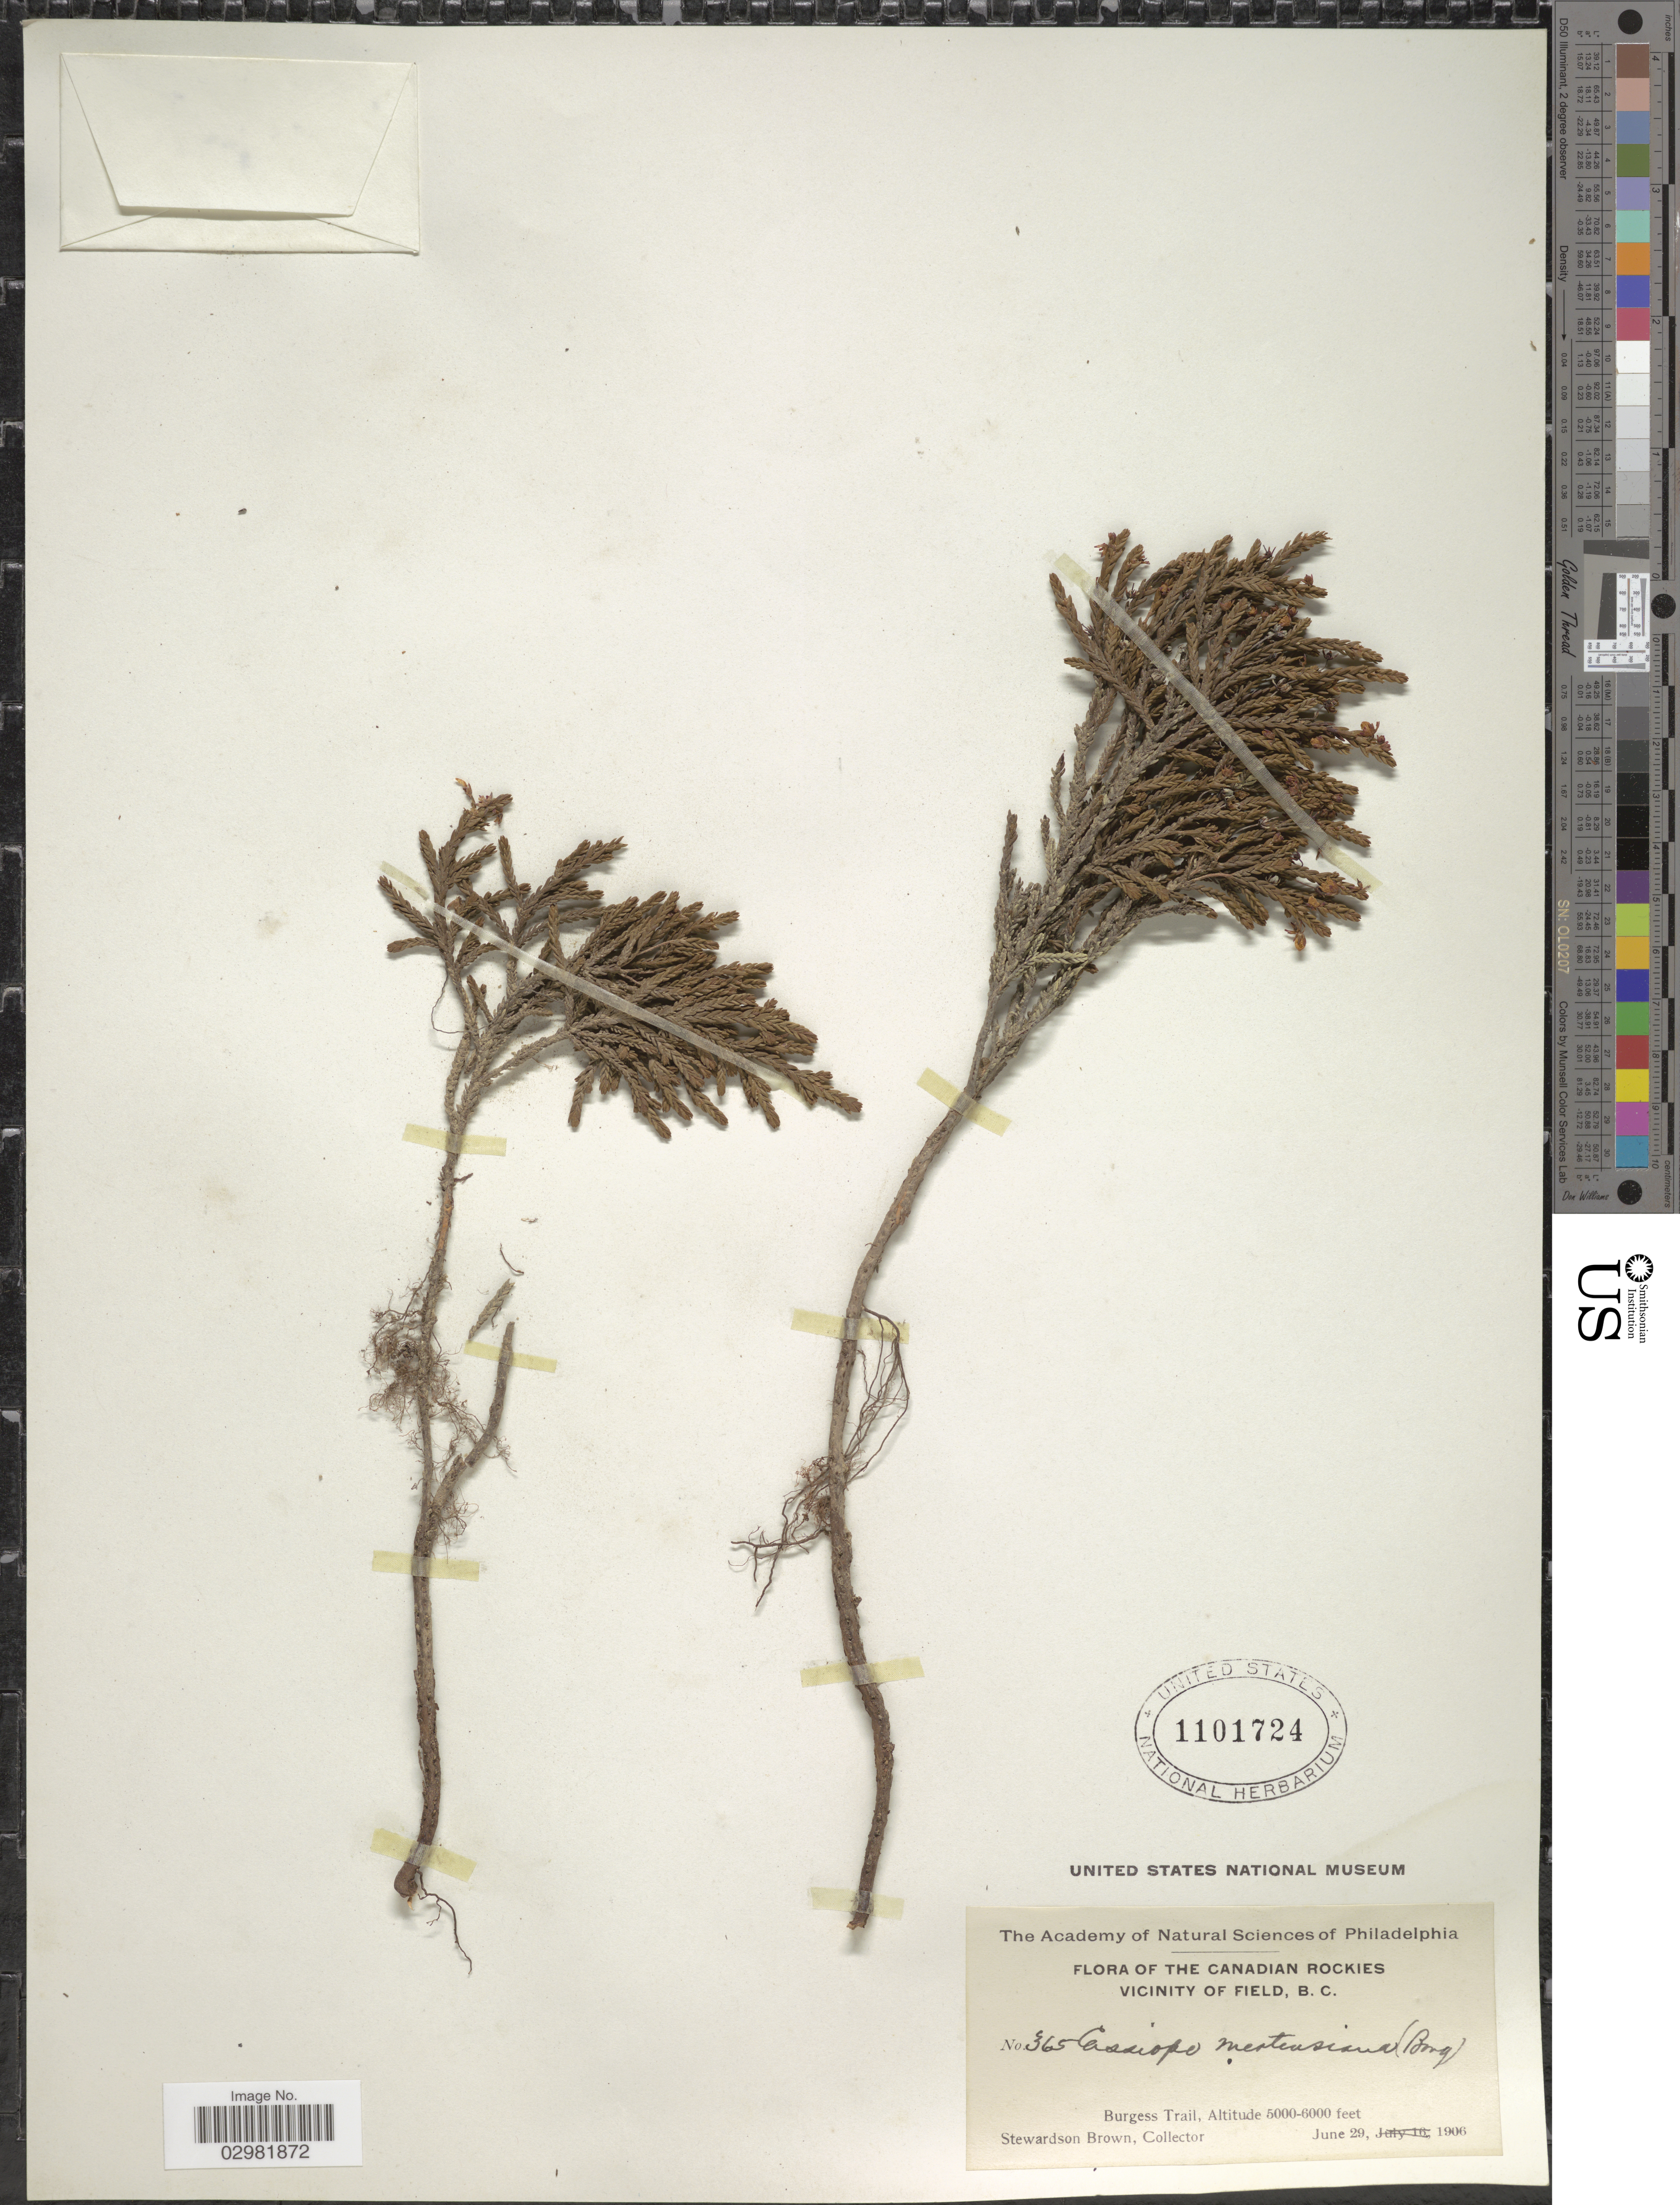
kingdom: Plantae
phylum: Tracheophyta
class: Magnoliopsida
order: Ericales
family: Ericaceae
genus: Cassiope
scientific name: Cassiope mertensiana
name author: (Bong.) G. Don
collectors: S. Brown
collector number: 365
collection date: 1906-06-29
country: Canada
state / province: British Columbia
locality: Canadian Rockies, Vicinity of Field, Burgess Trail.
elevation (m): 1524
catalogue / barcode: US 1101724